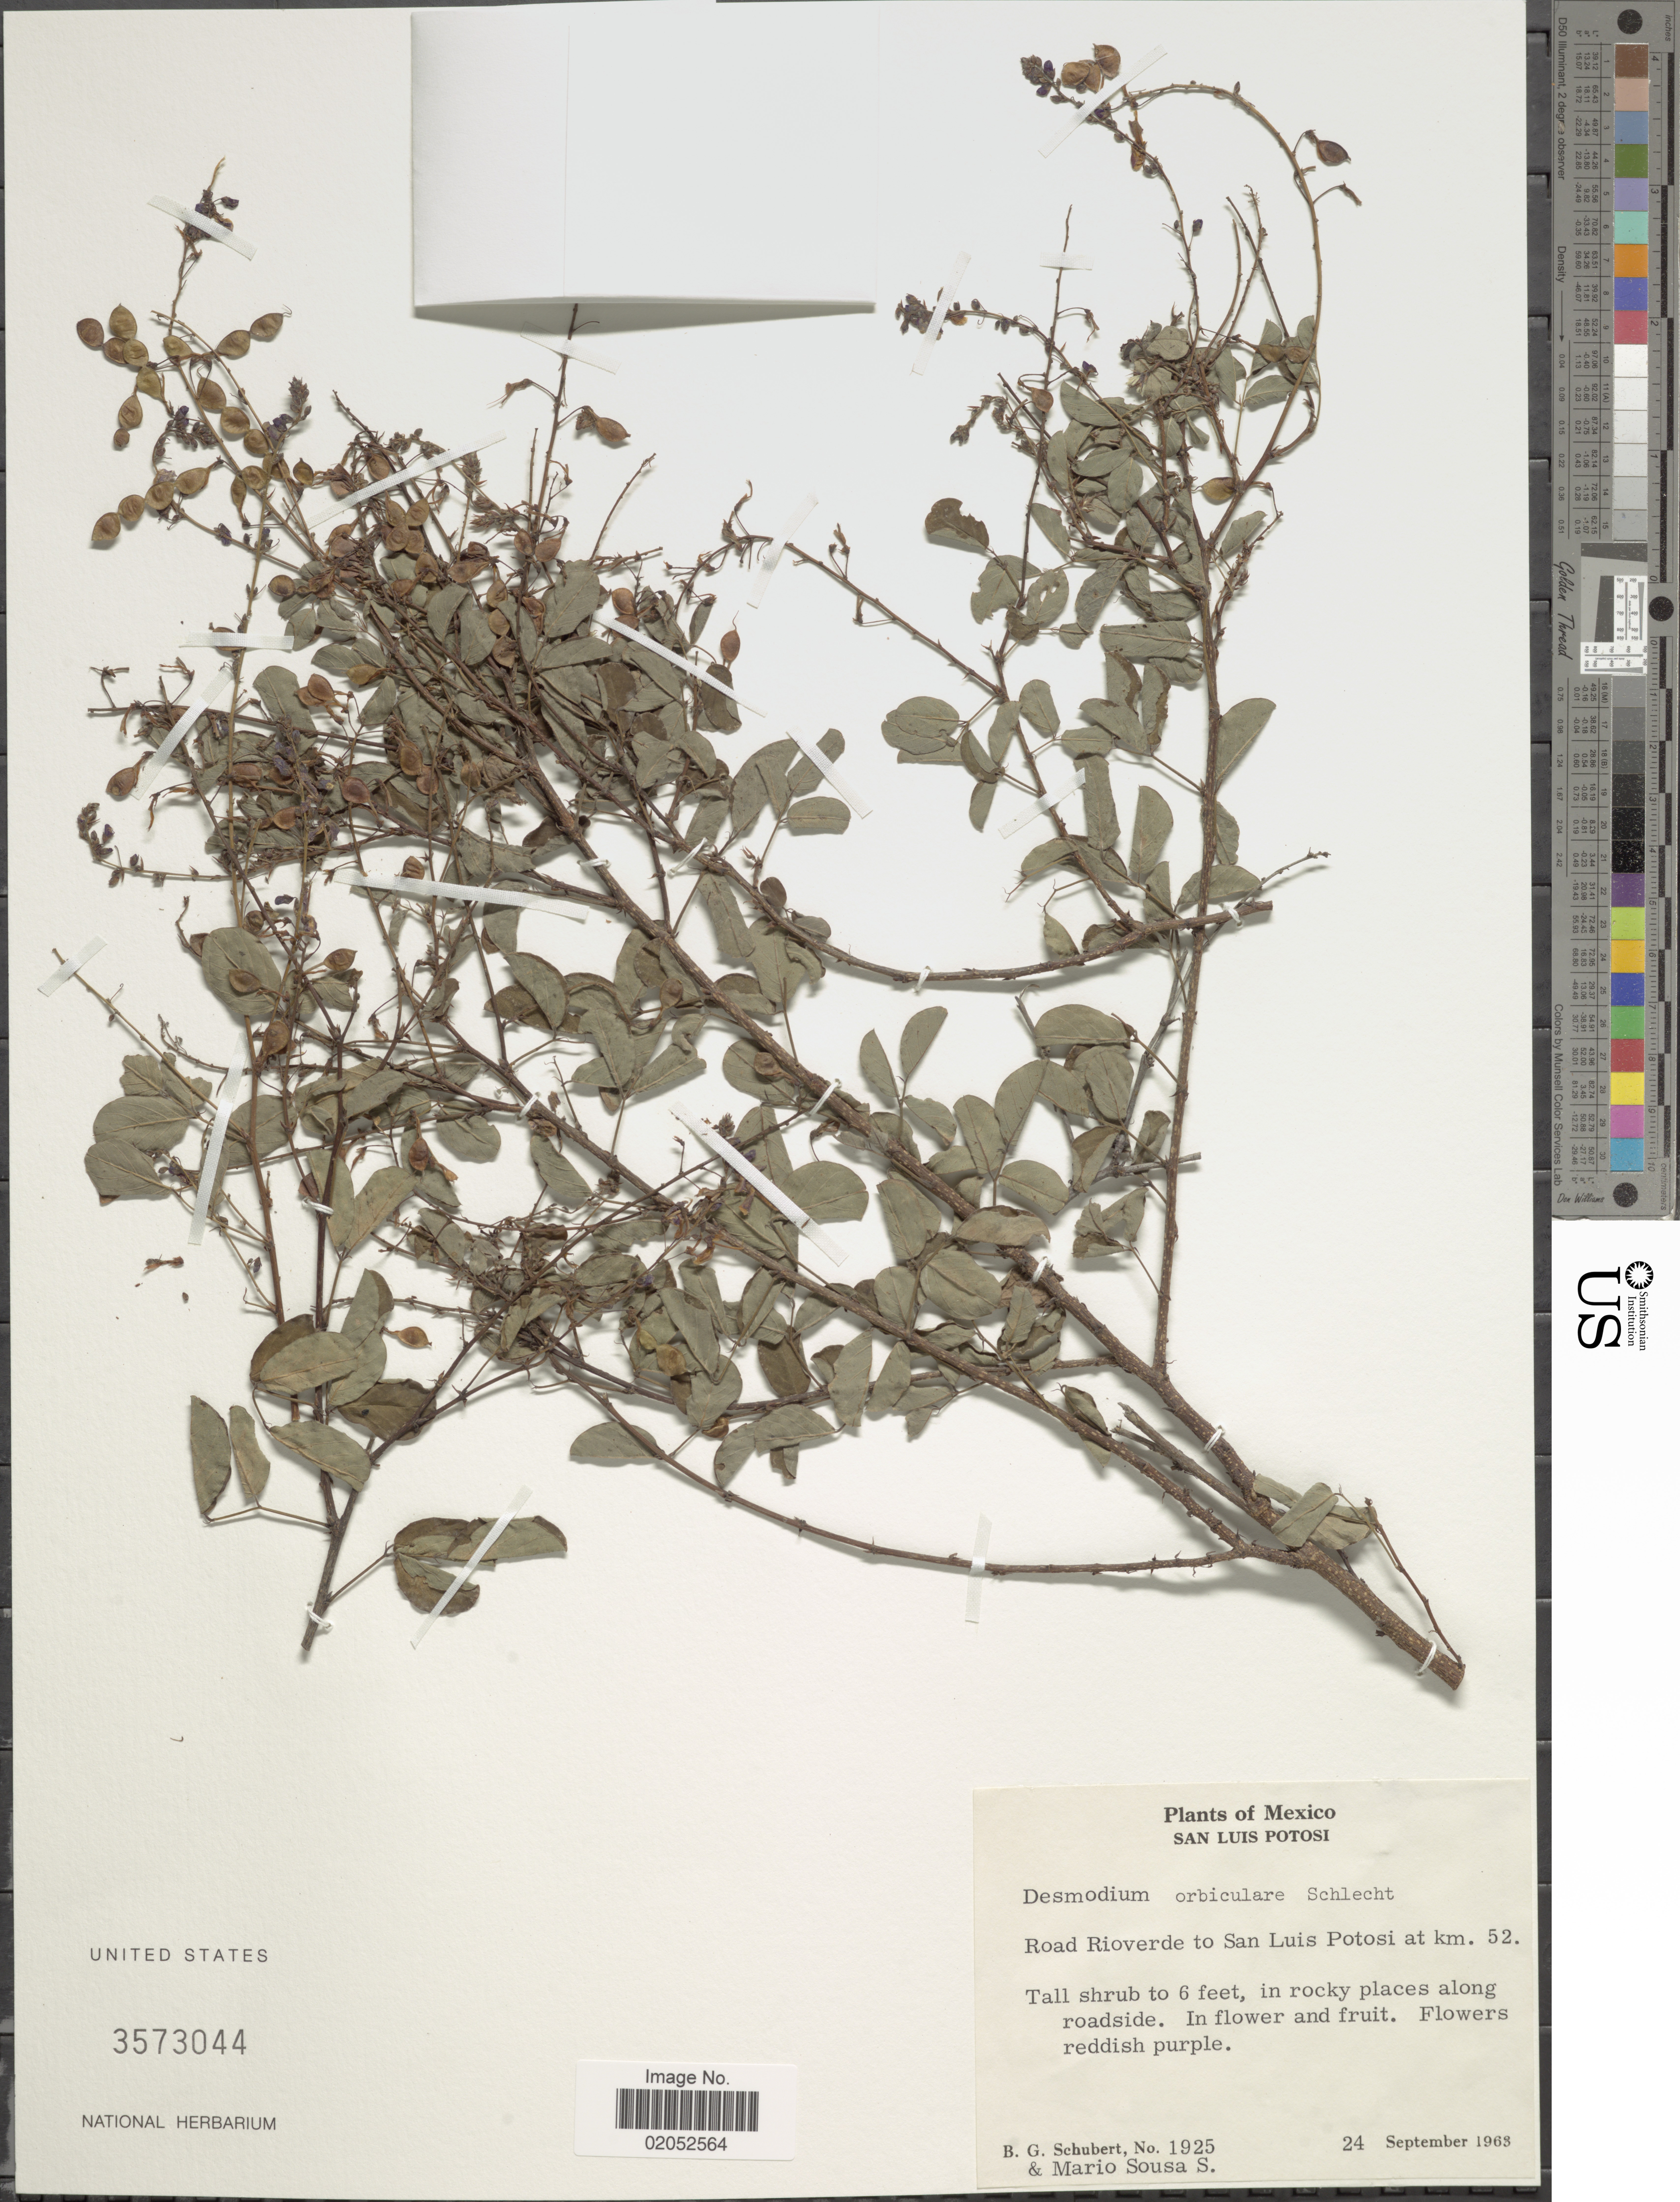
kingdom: Plantae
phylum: Tracheophyta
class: Magnoliopsida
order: Fabales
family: Fabaceae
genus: Desmodium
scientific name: Desmodium orbiculare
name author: Schltdl.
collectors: B. Schubert & M. Sousa S.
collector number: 1925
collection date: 1963-09-24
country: Mexico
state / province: San Luis Potosí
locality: San Luis Potosi, Road Rioverde to San Luis Potosi at km 52.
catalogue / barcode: US 3573044